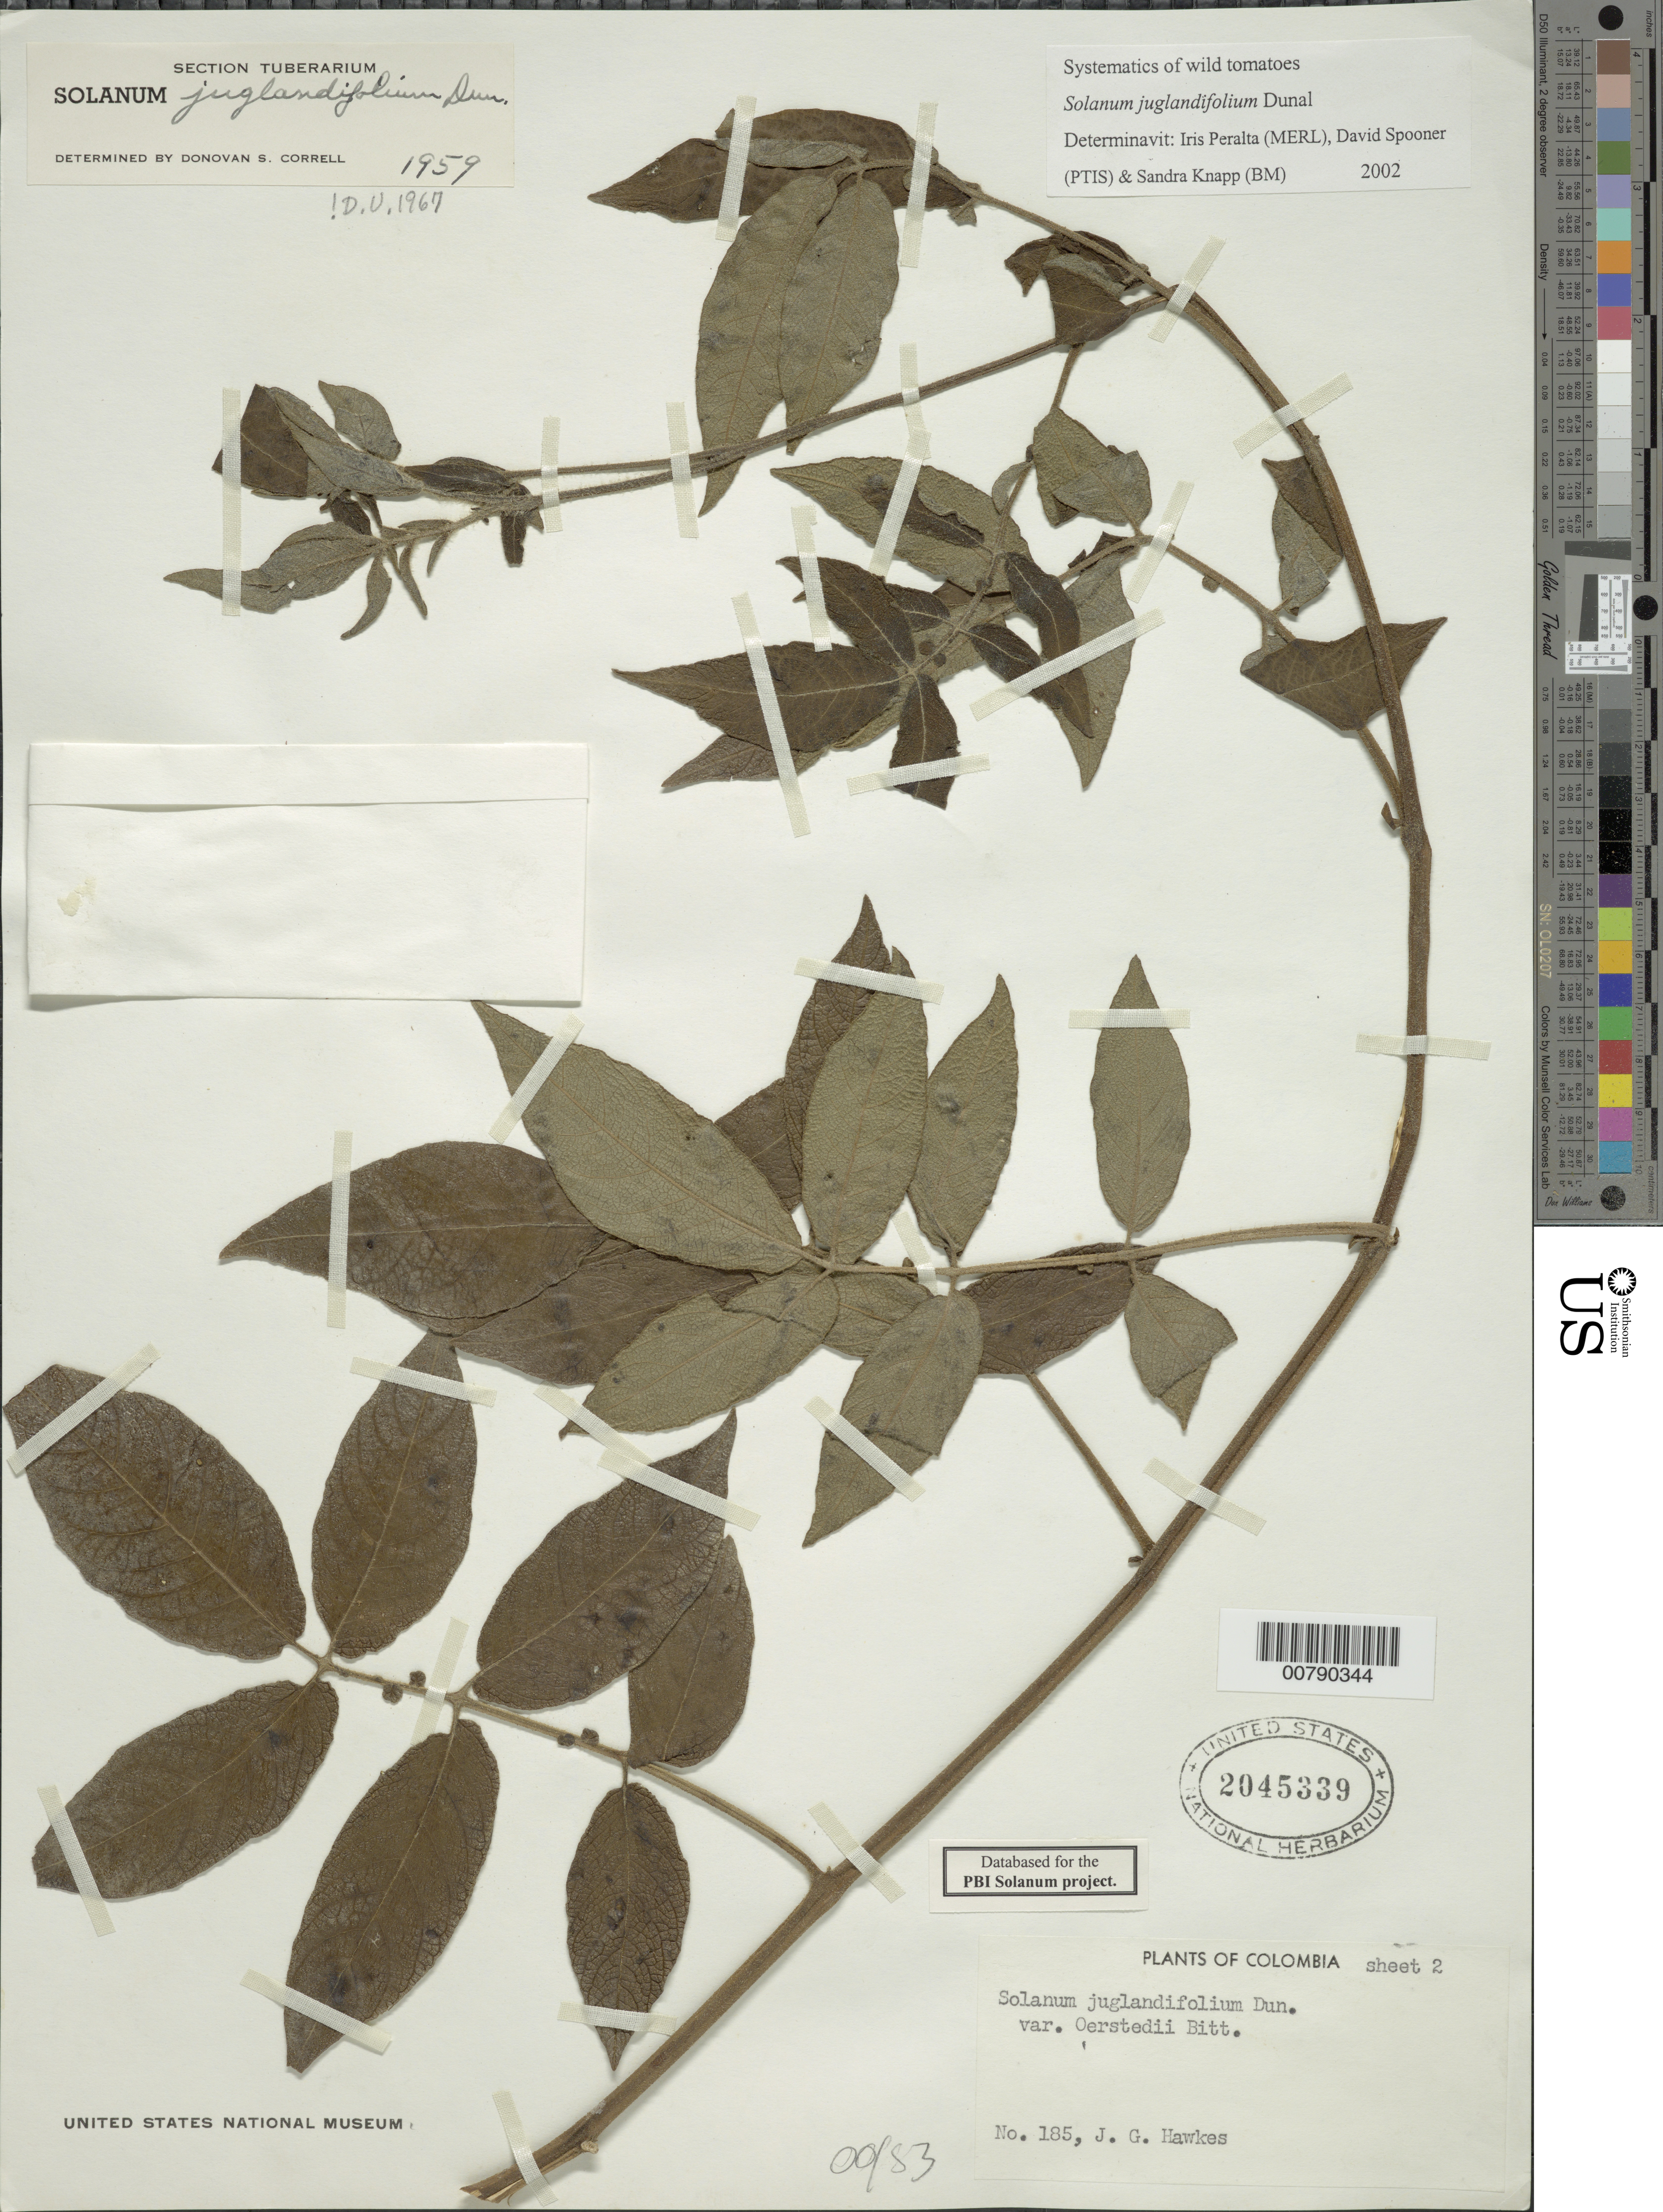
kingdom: Plantae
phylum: Tracheophyta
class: Magnoliopsida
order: Solanales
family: Solanaceae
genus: Solanum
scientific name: Solanum juglandifolium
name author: Dunal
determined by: Peralta, Iris E.; Knapp, S. D.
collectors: J. Hawkes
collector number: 185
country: Colombia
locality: sin. loc.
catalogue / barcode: US 2045339